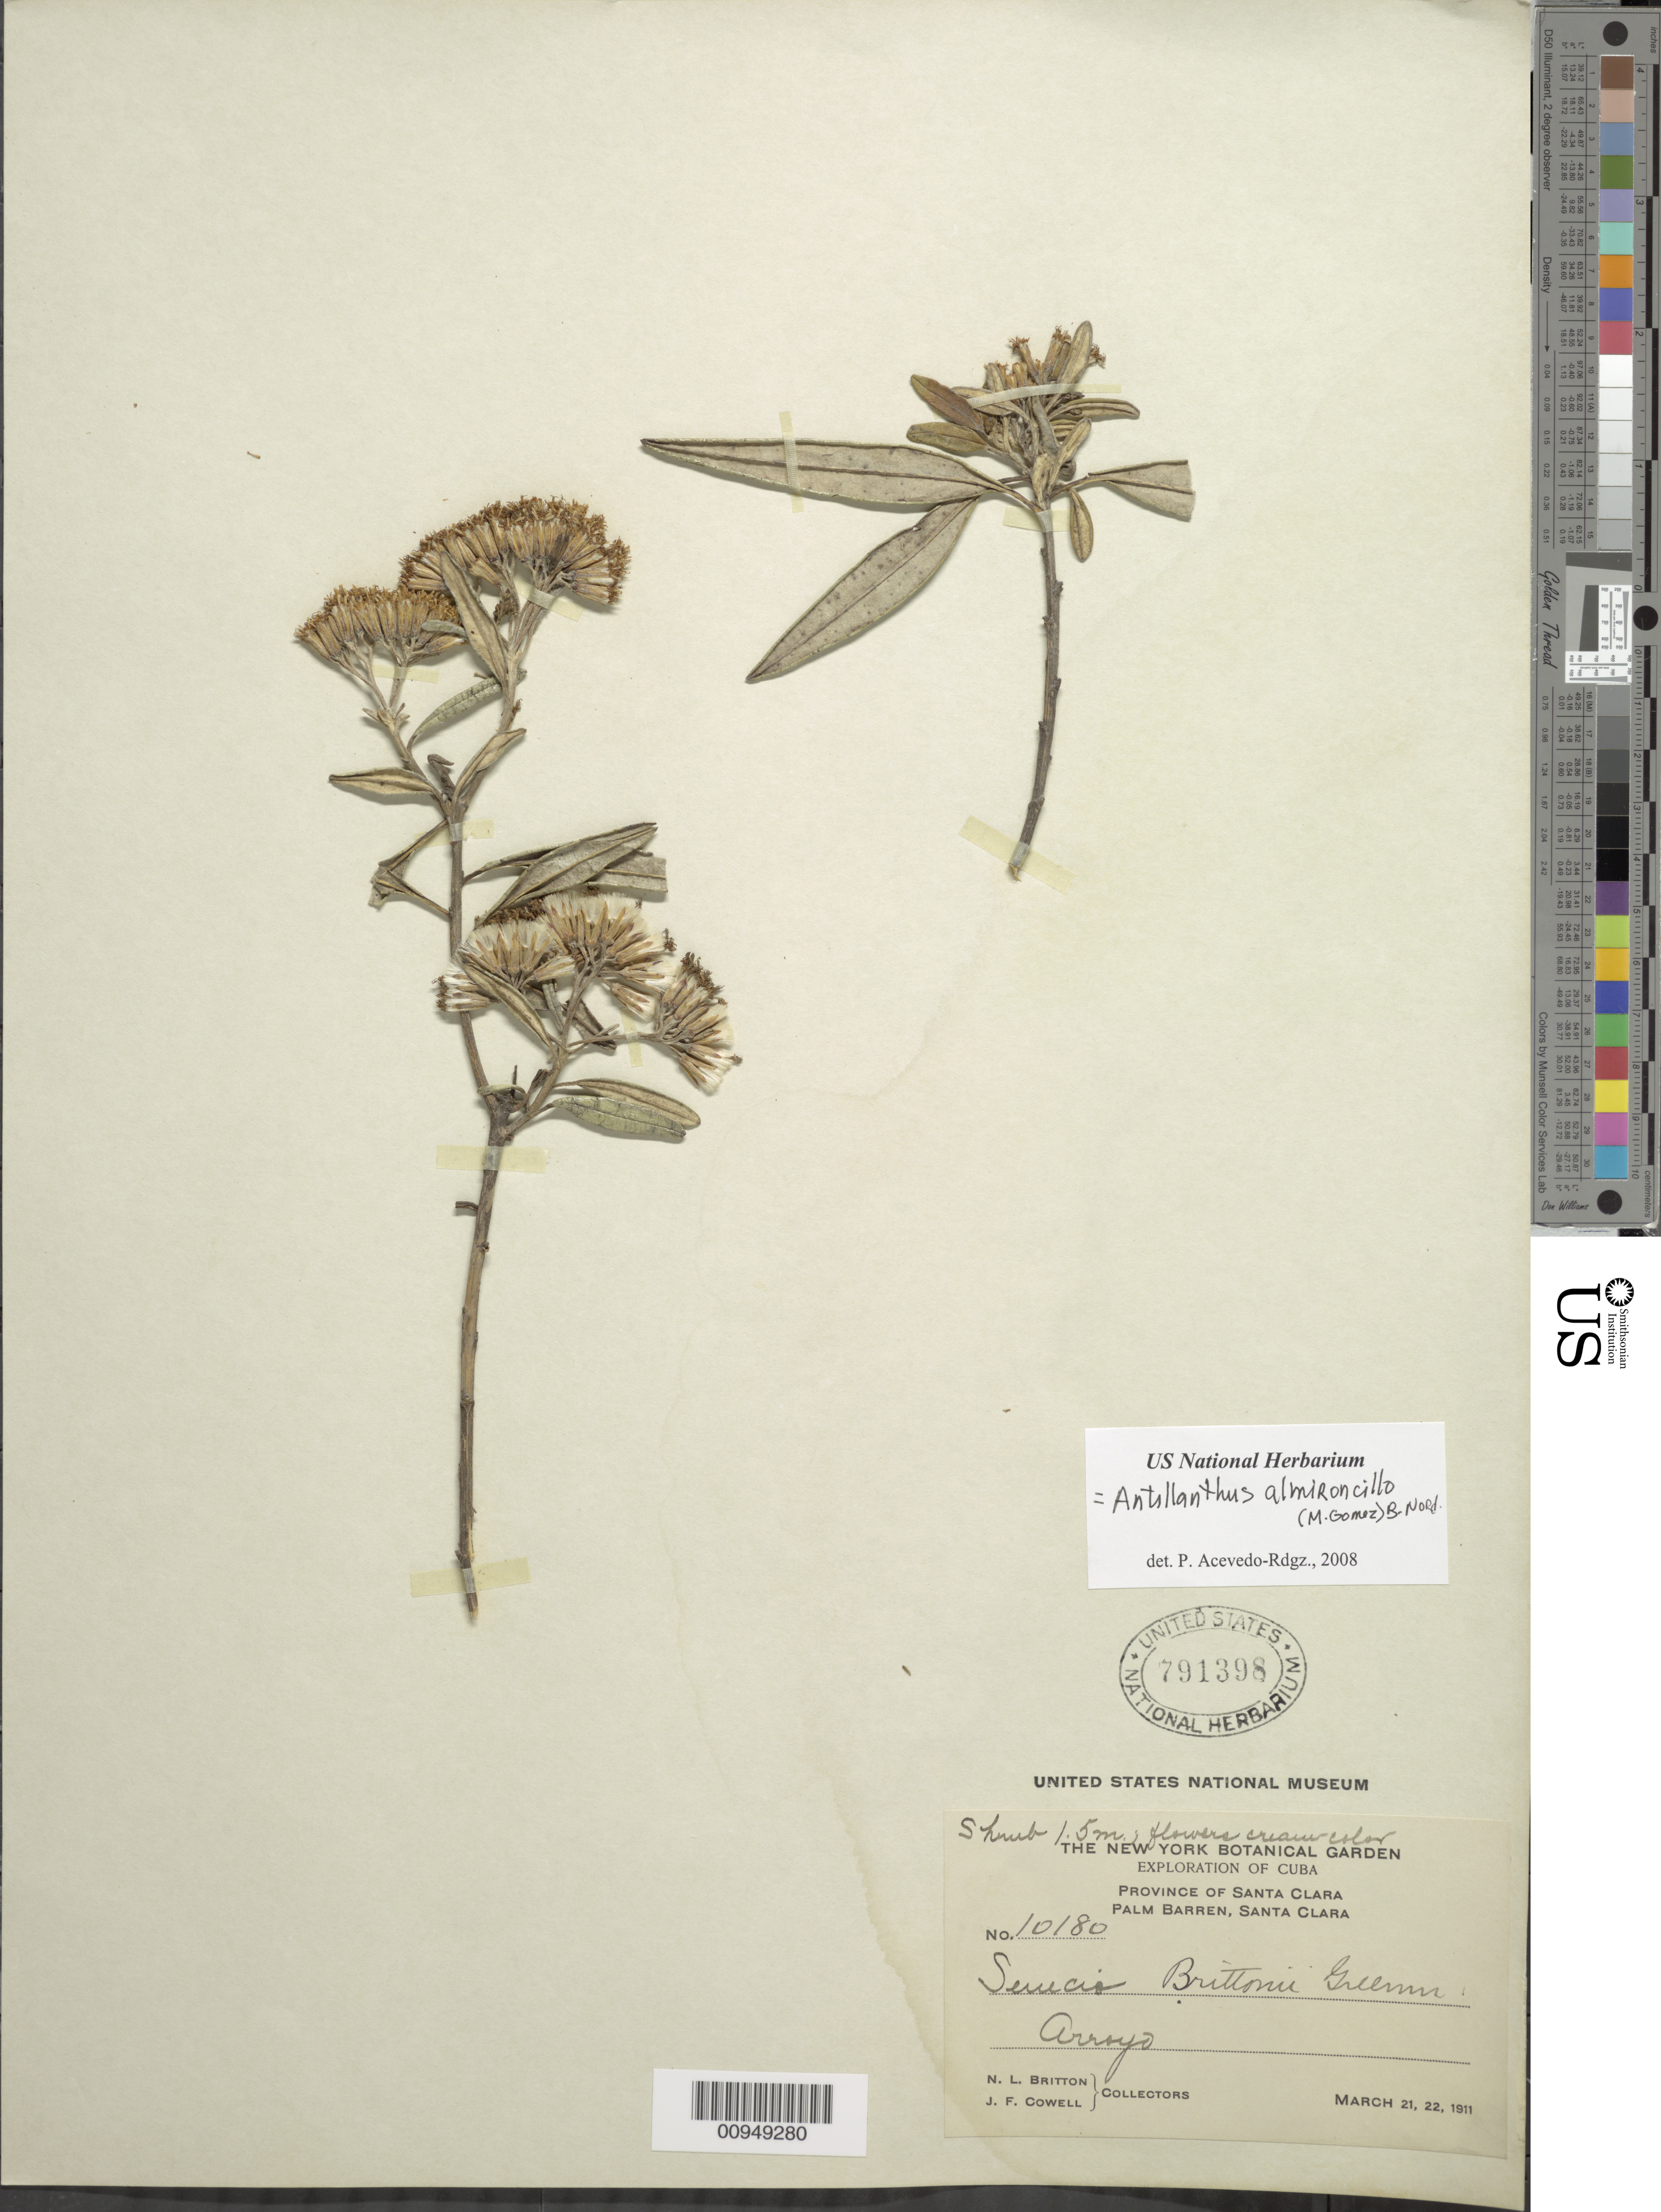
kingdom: Plantae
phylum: Tracheophyta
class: Magnoliopsida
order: Asterales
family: Asteraceae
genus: Antillanthus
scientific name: Antillanthus almironcillo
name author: (M. Gómez) B. Nord.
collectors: N. Britton & J. F. Cowell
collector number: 10180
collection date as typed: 21 Mar 1911 to 22 Mar 1911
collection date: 1911-03-21/1911-03-22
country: Cuba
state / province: Las Villas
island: Cuba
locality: Palm Barren, Santa Clara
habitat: Arroyo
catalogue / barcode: US 791398